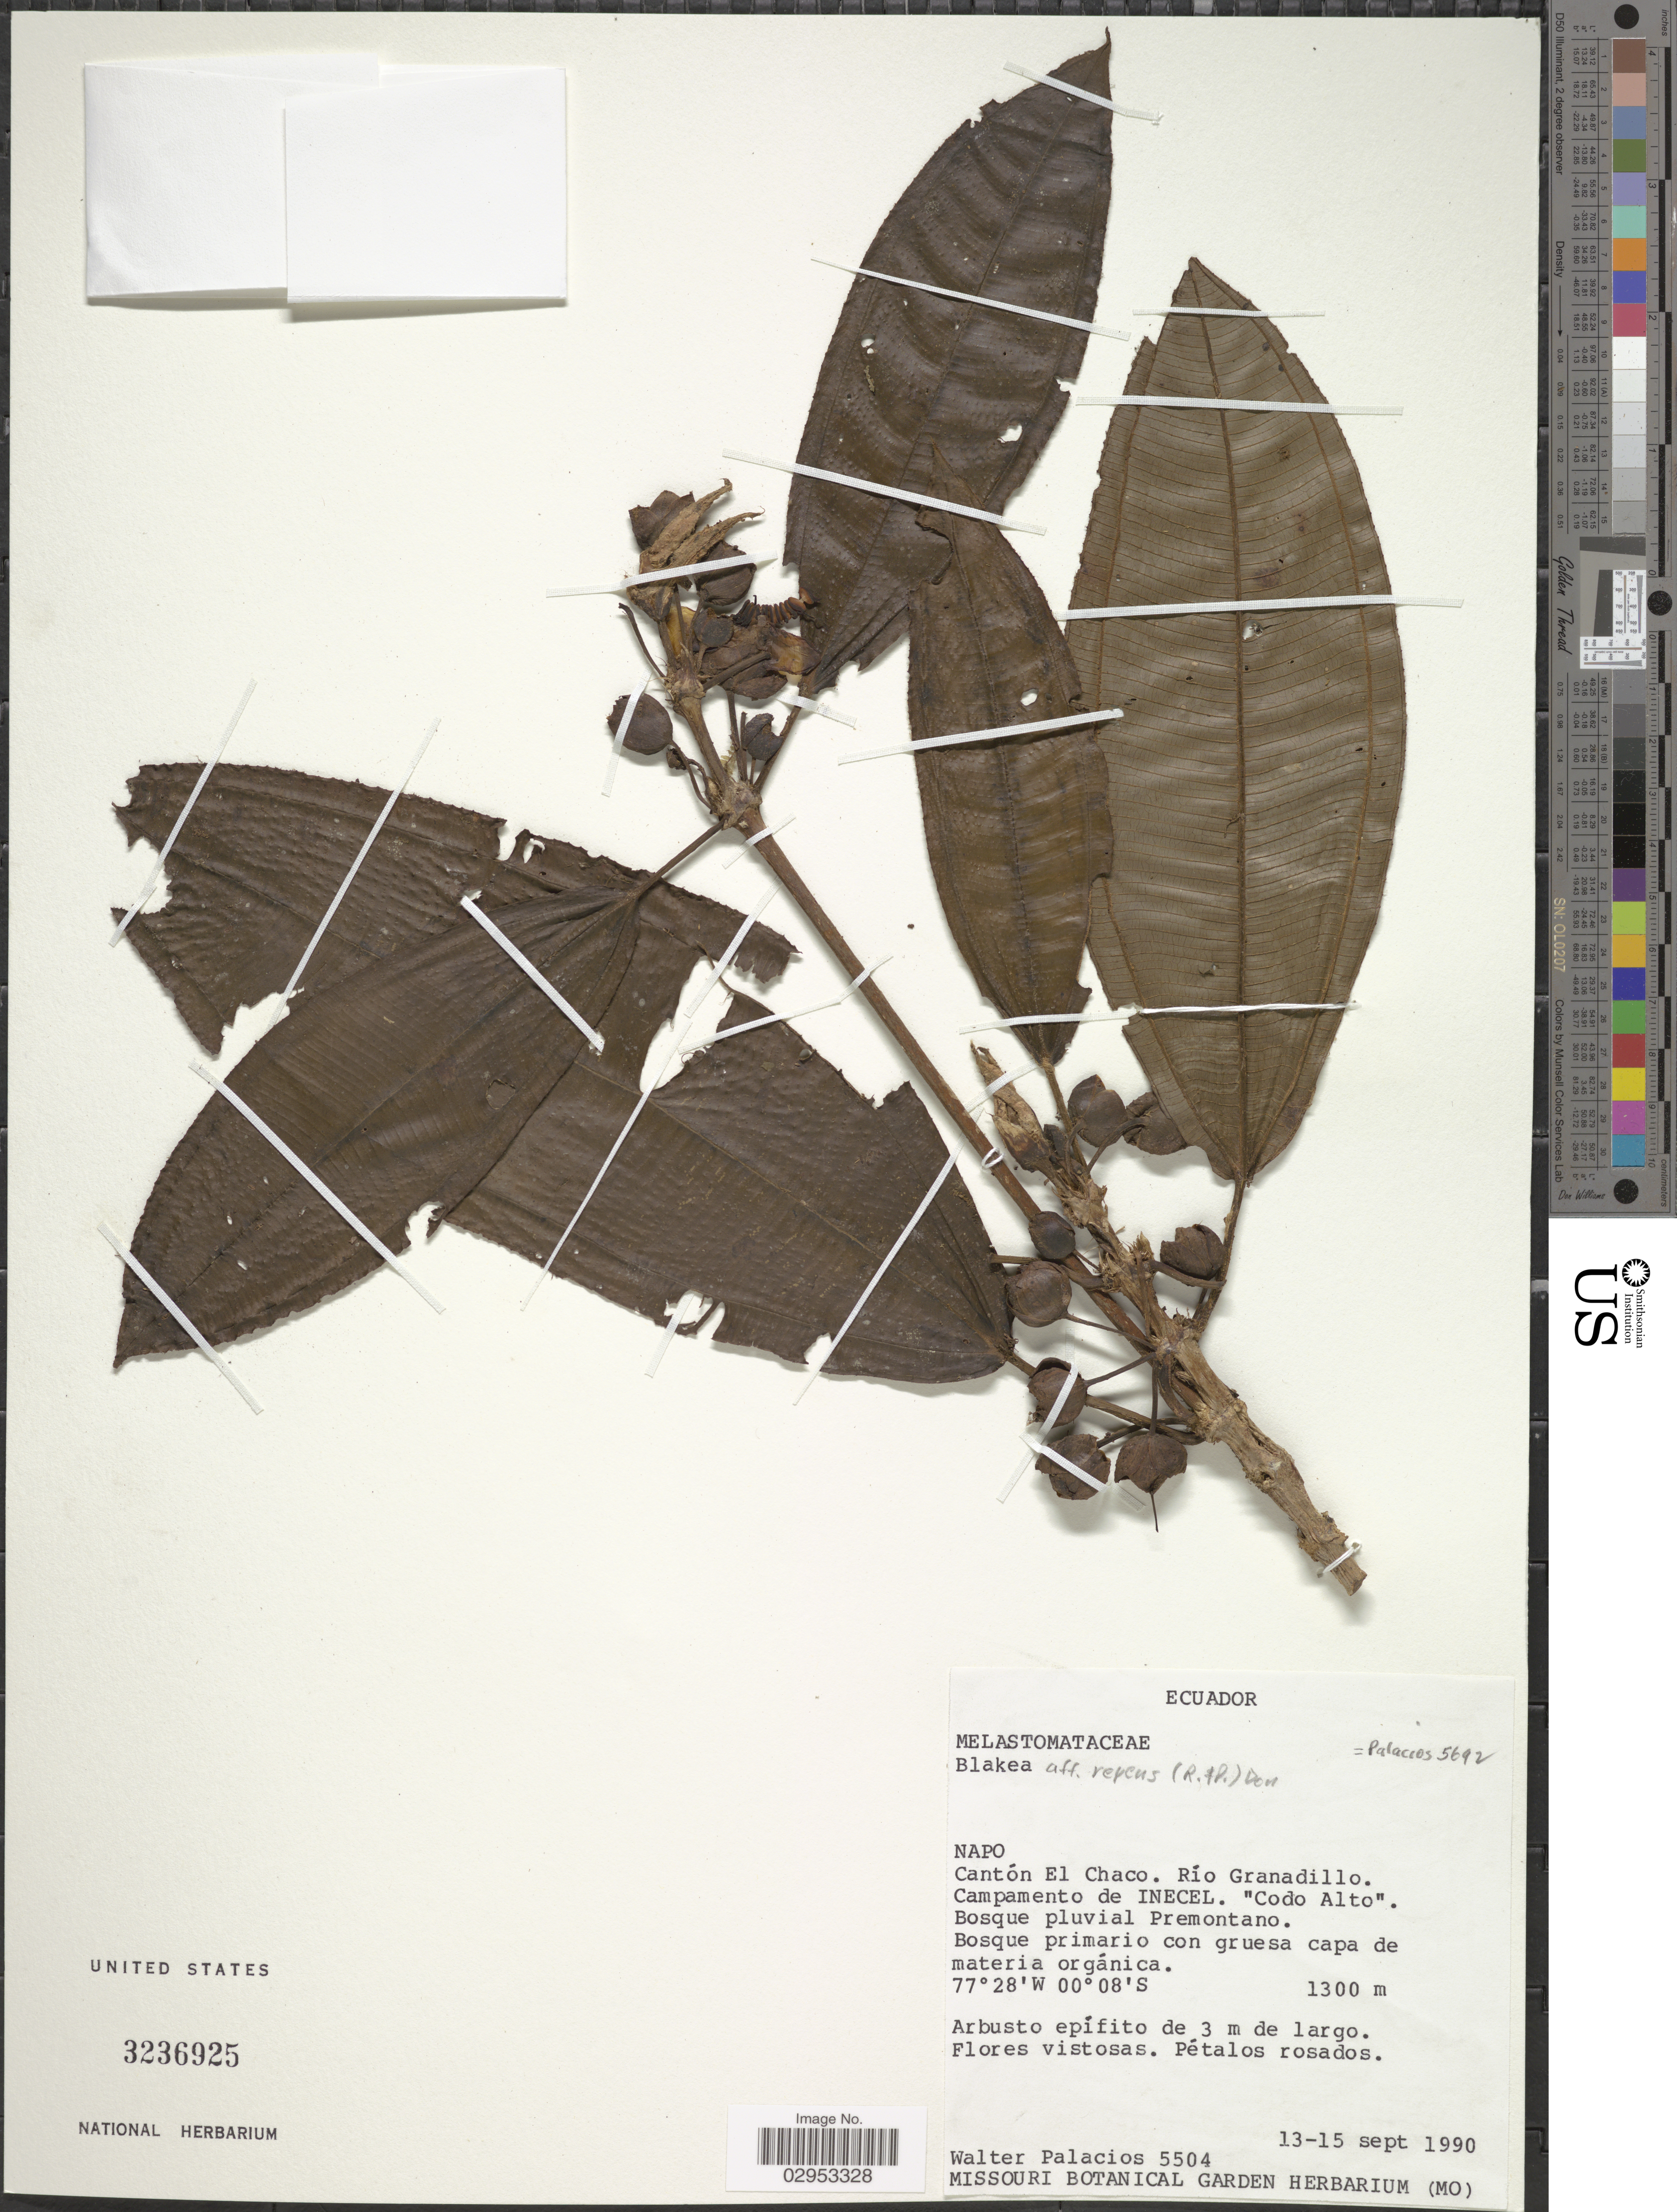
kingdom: Plantae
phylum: Tracheophyta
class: Magnoliopsida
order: Myrtales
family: Melastomataceae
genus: Blakea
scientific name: Blakea repens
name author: (Ruiz & Pav.) D. Don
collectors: W. Palacios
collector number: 5504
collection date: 1990-09-13/1990-09-15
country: Ecuador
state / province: Napo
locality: Cantón El Chaco. Río Granadillo. Campamento de INECEL. "Codo Alto".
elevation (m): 1300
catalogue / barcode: US 3236925